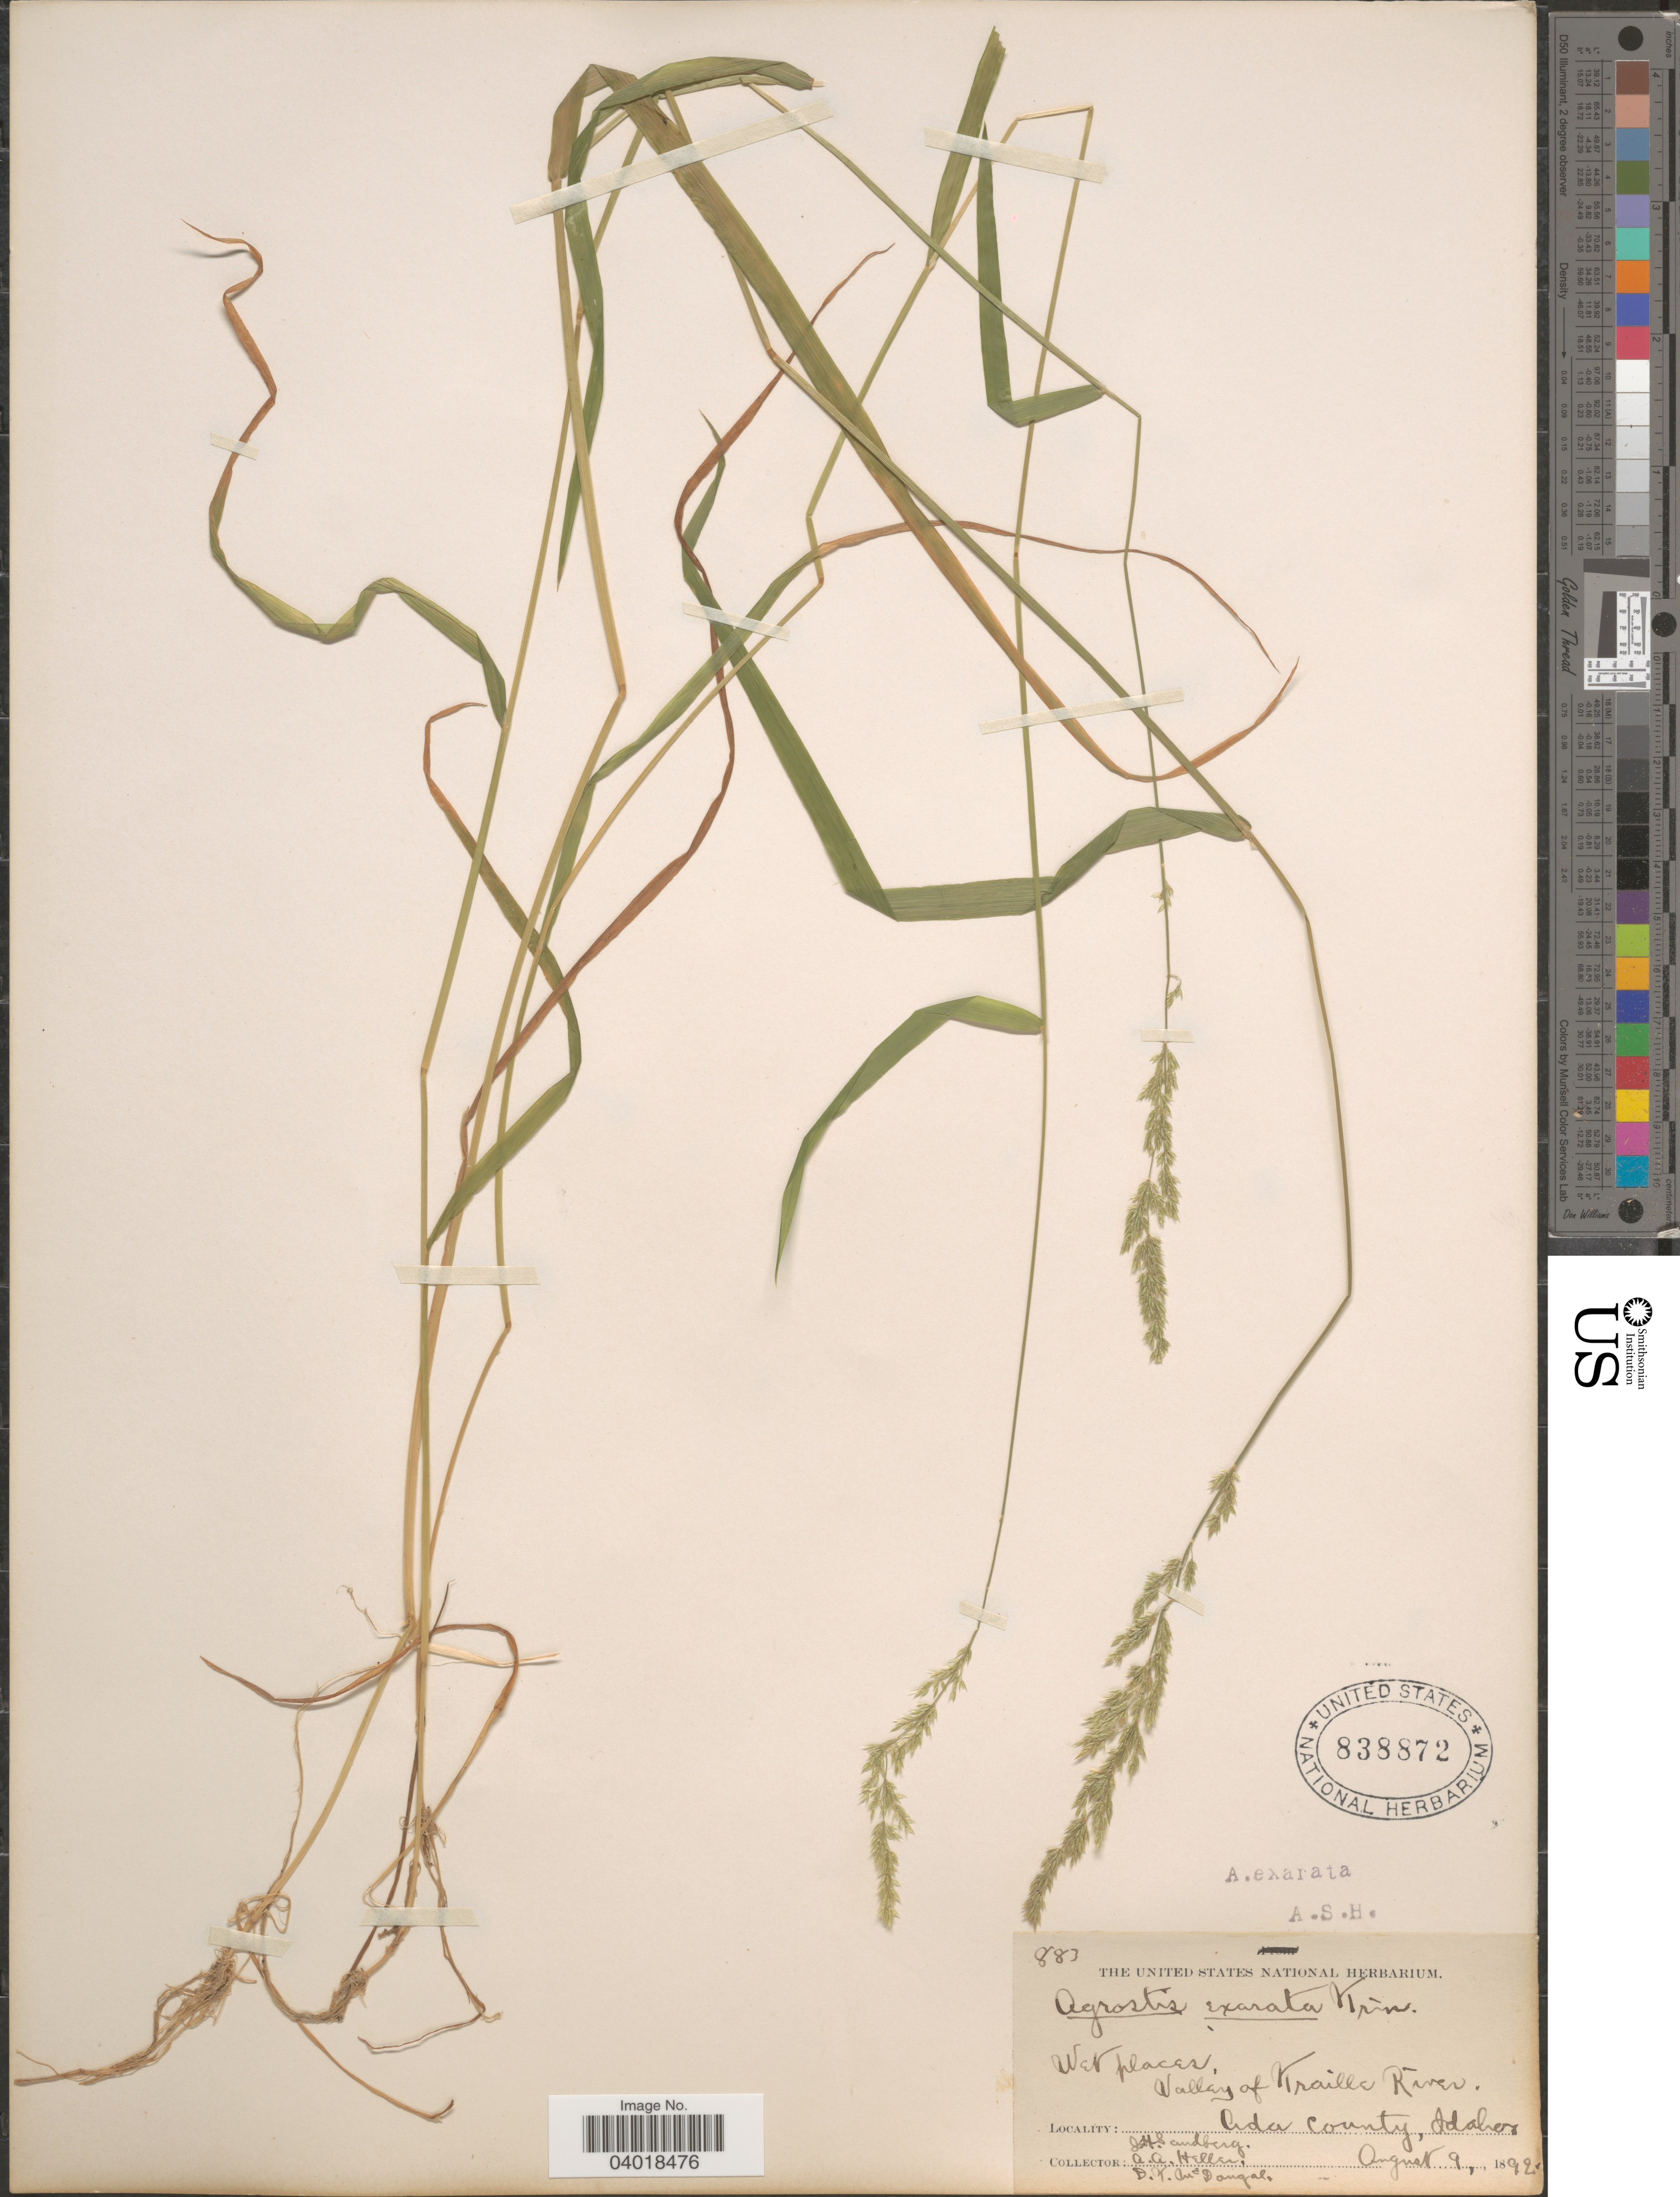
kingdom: Plantae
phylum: Tracheophyta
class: Liliopsida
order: Poales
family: Poaceae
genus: Agrostis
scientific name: Agrostis exarata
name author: Trin.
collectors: J. H. Sandberg, A. A. Heller & D. McDougal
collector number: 883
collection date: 1892-08-09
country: United States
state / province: Idaho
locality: Valley of Kraille River. Ada County.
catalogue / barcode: US 838872